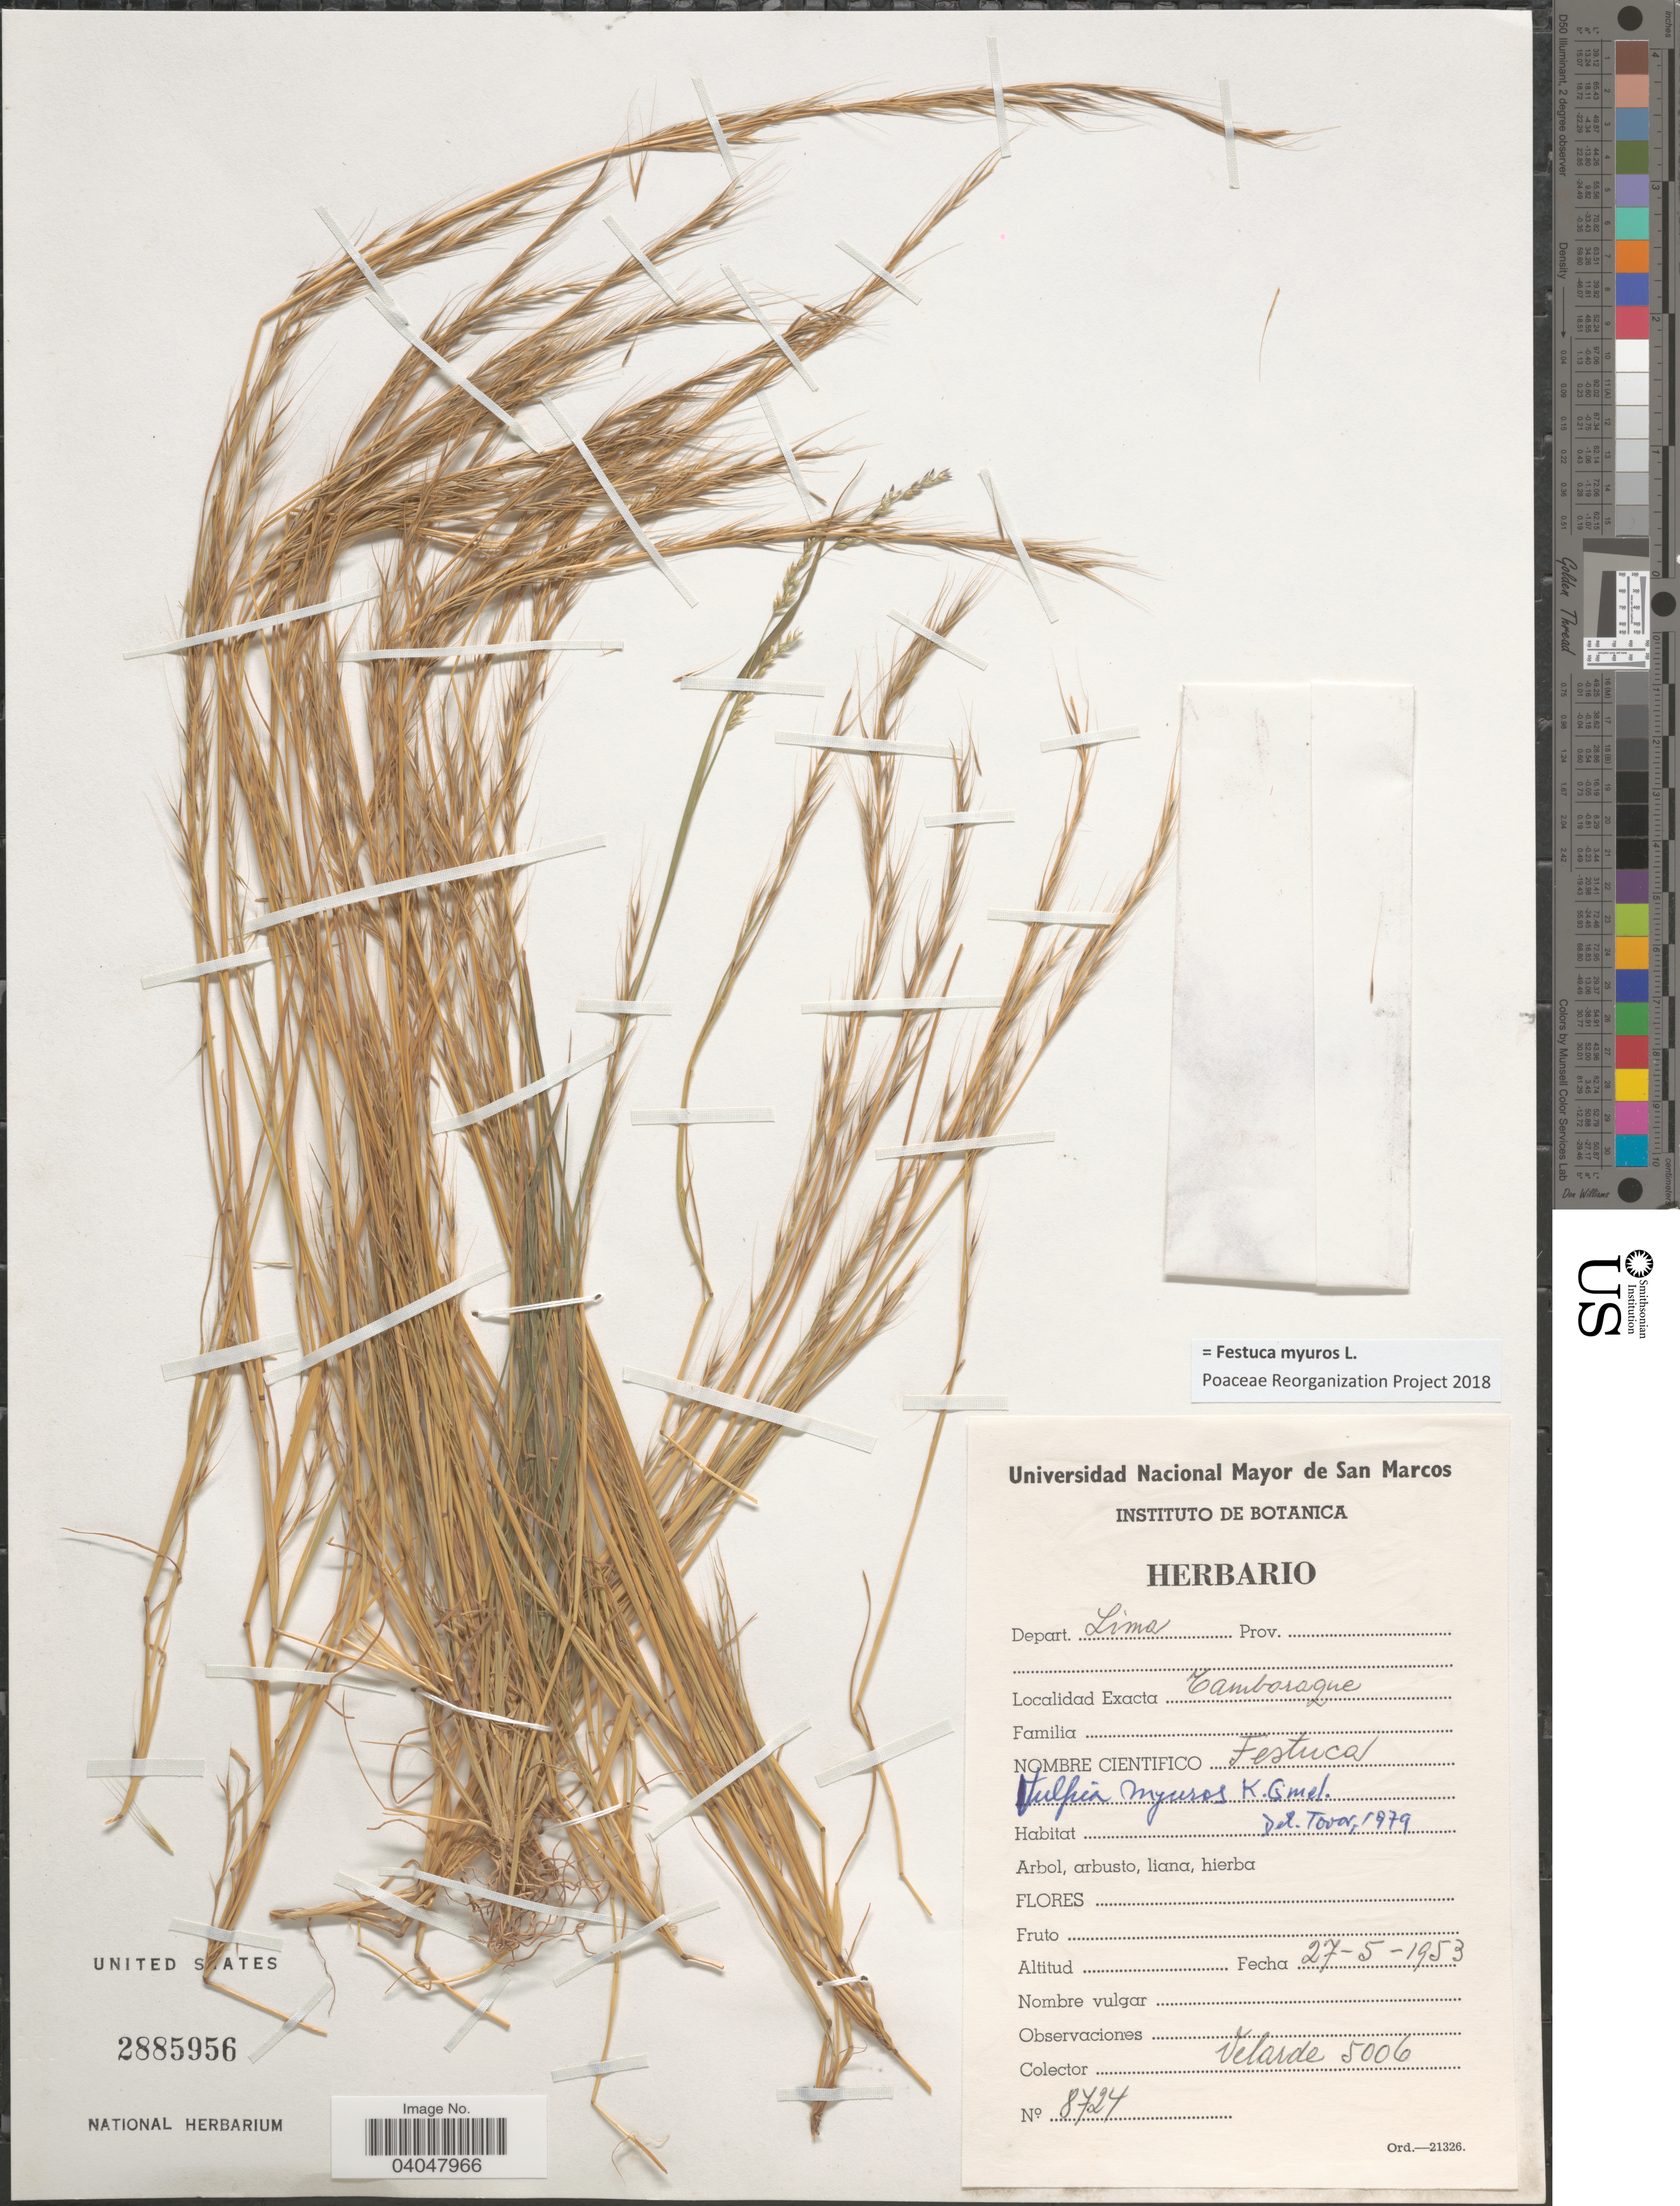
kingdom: Plantae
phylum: Tracheophyta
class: Liliopsida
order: Poales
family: Poaceae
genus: Festuca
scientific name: Festuca myuros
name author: L.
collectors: -. Velarde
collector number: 5006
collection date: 1953-05-27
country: Peru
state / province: Lima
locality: Depart. Lima. Camboraque.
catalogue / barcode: US 2885956